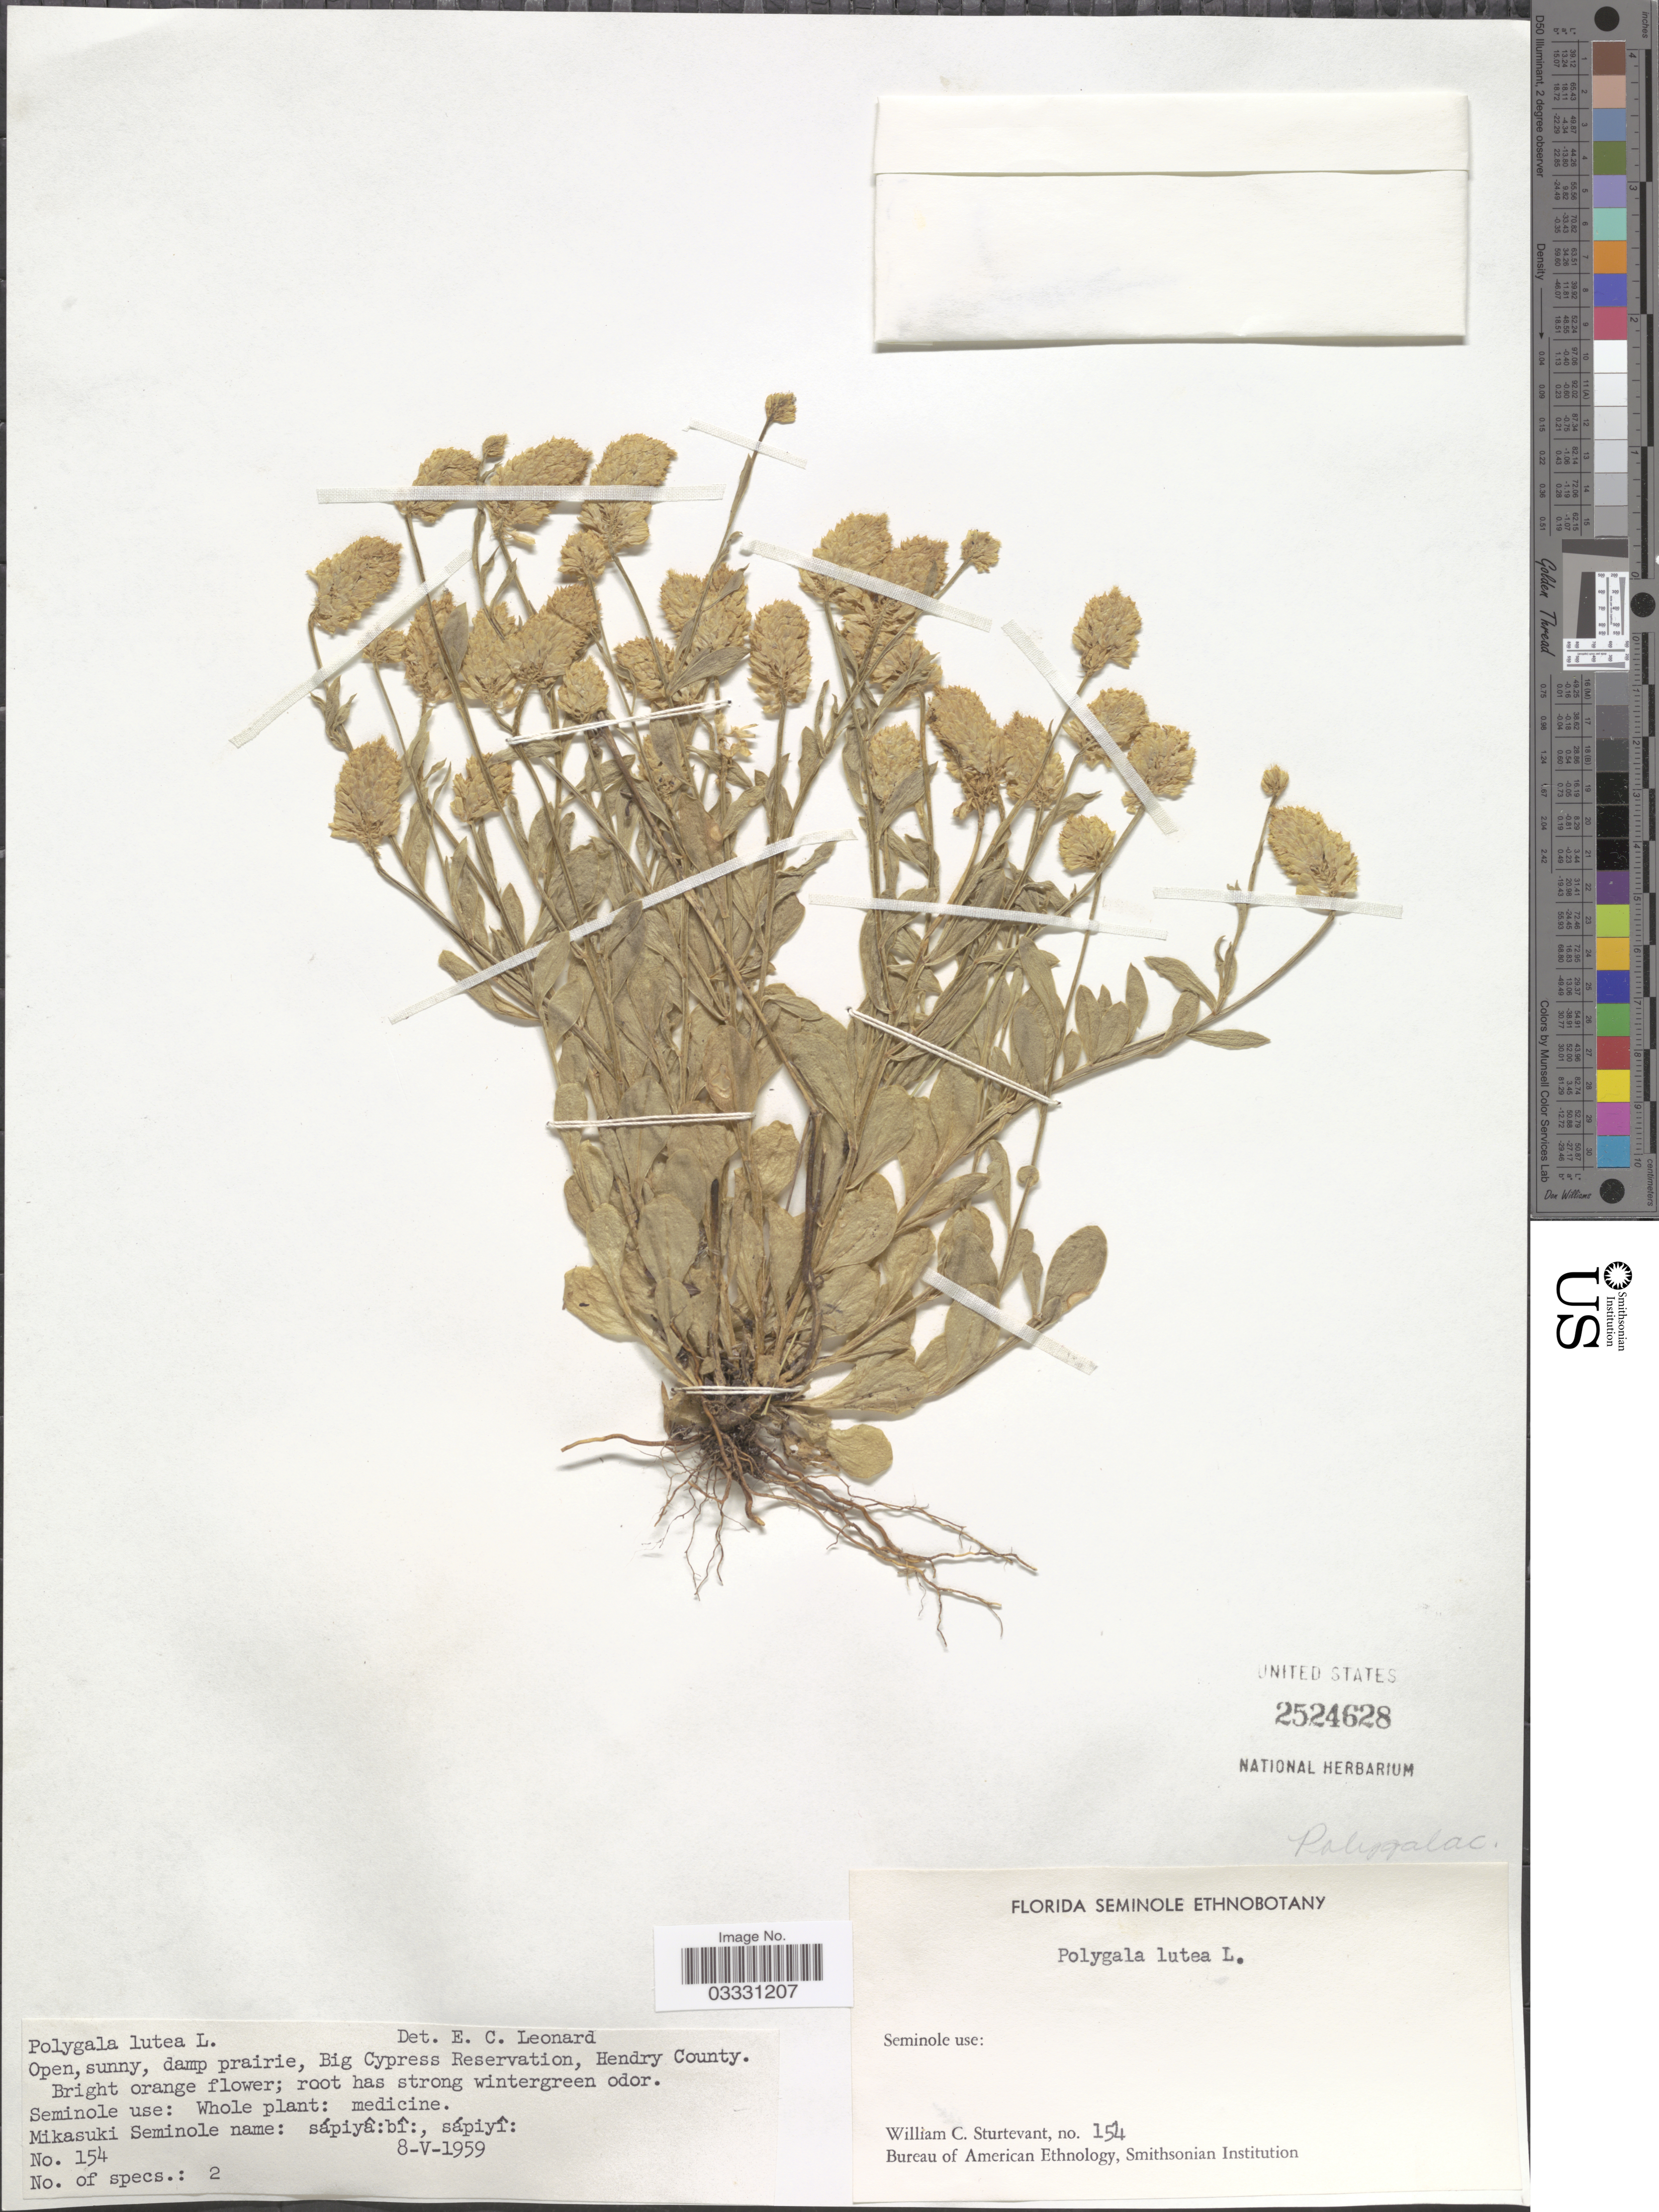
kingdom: Plantae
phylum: Tracheophyta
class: Magnoliopsida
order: Fabales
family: Polygalaceae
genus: Polygala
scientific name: Polygala lutea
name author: L.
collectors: W. Sturtevant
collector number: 154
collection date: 1959-05-08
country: United States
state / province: Florida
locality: Big Cypress Reservation, Hendry County.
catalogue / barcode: US 2524628